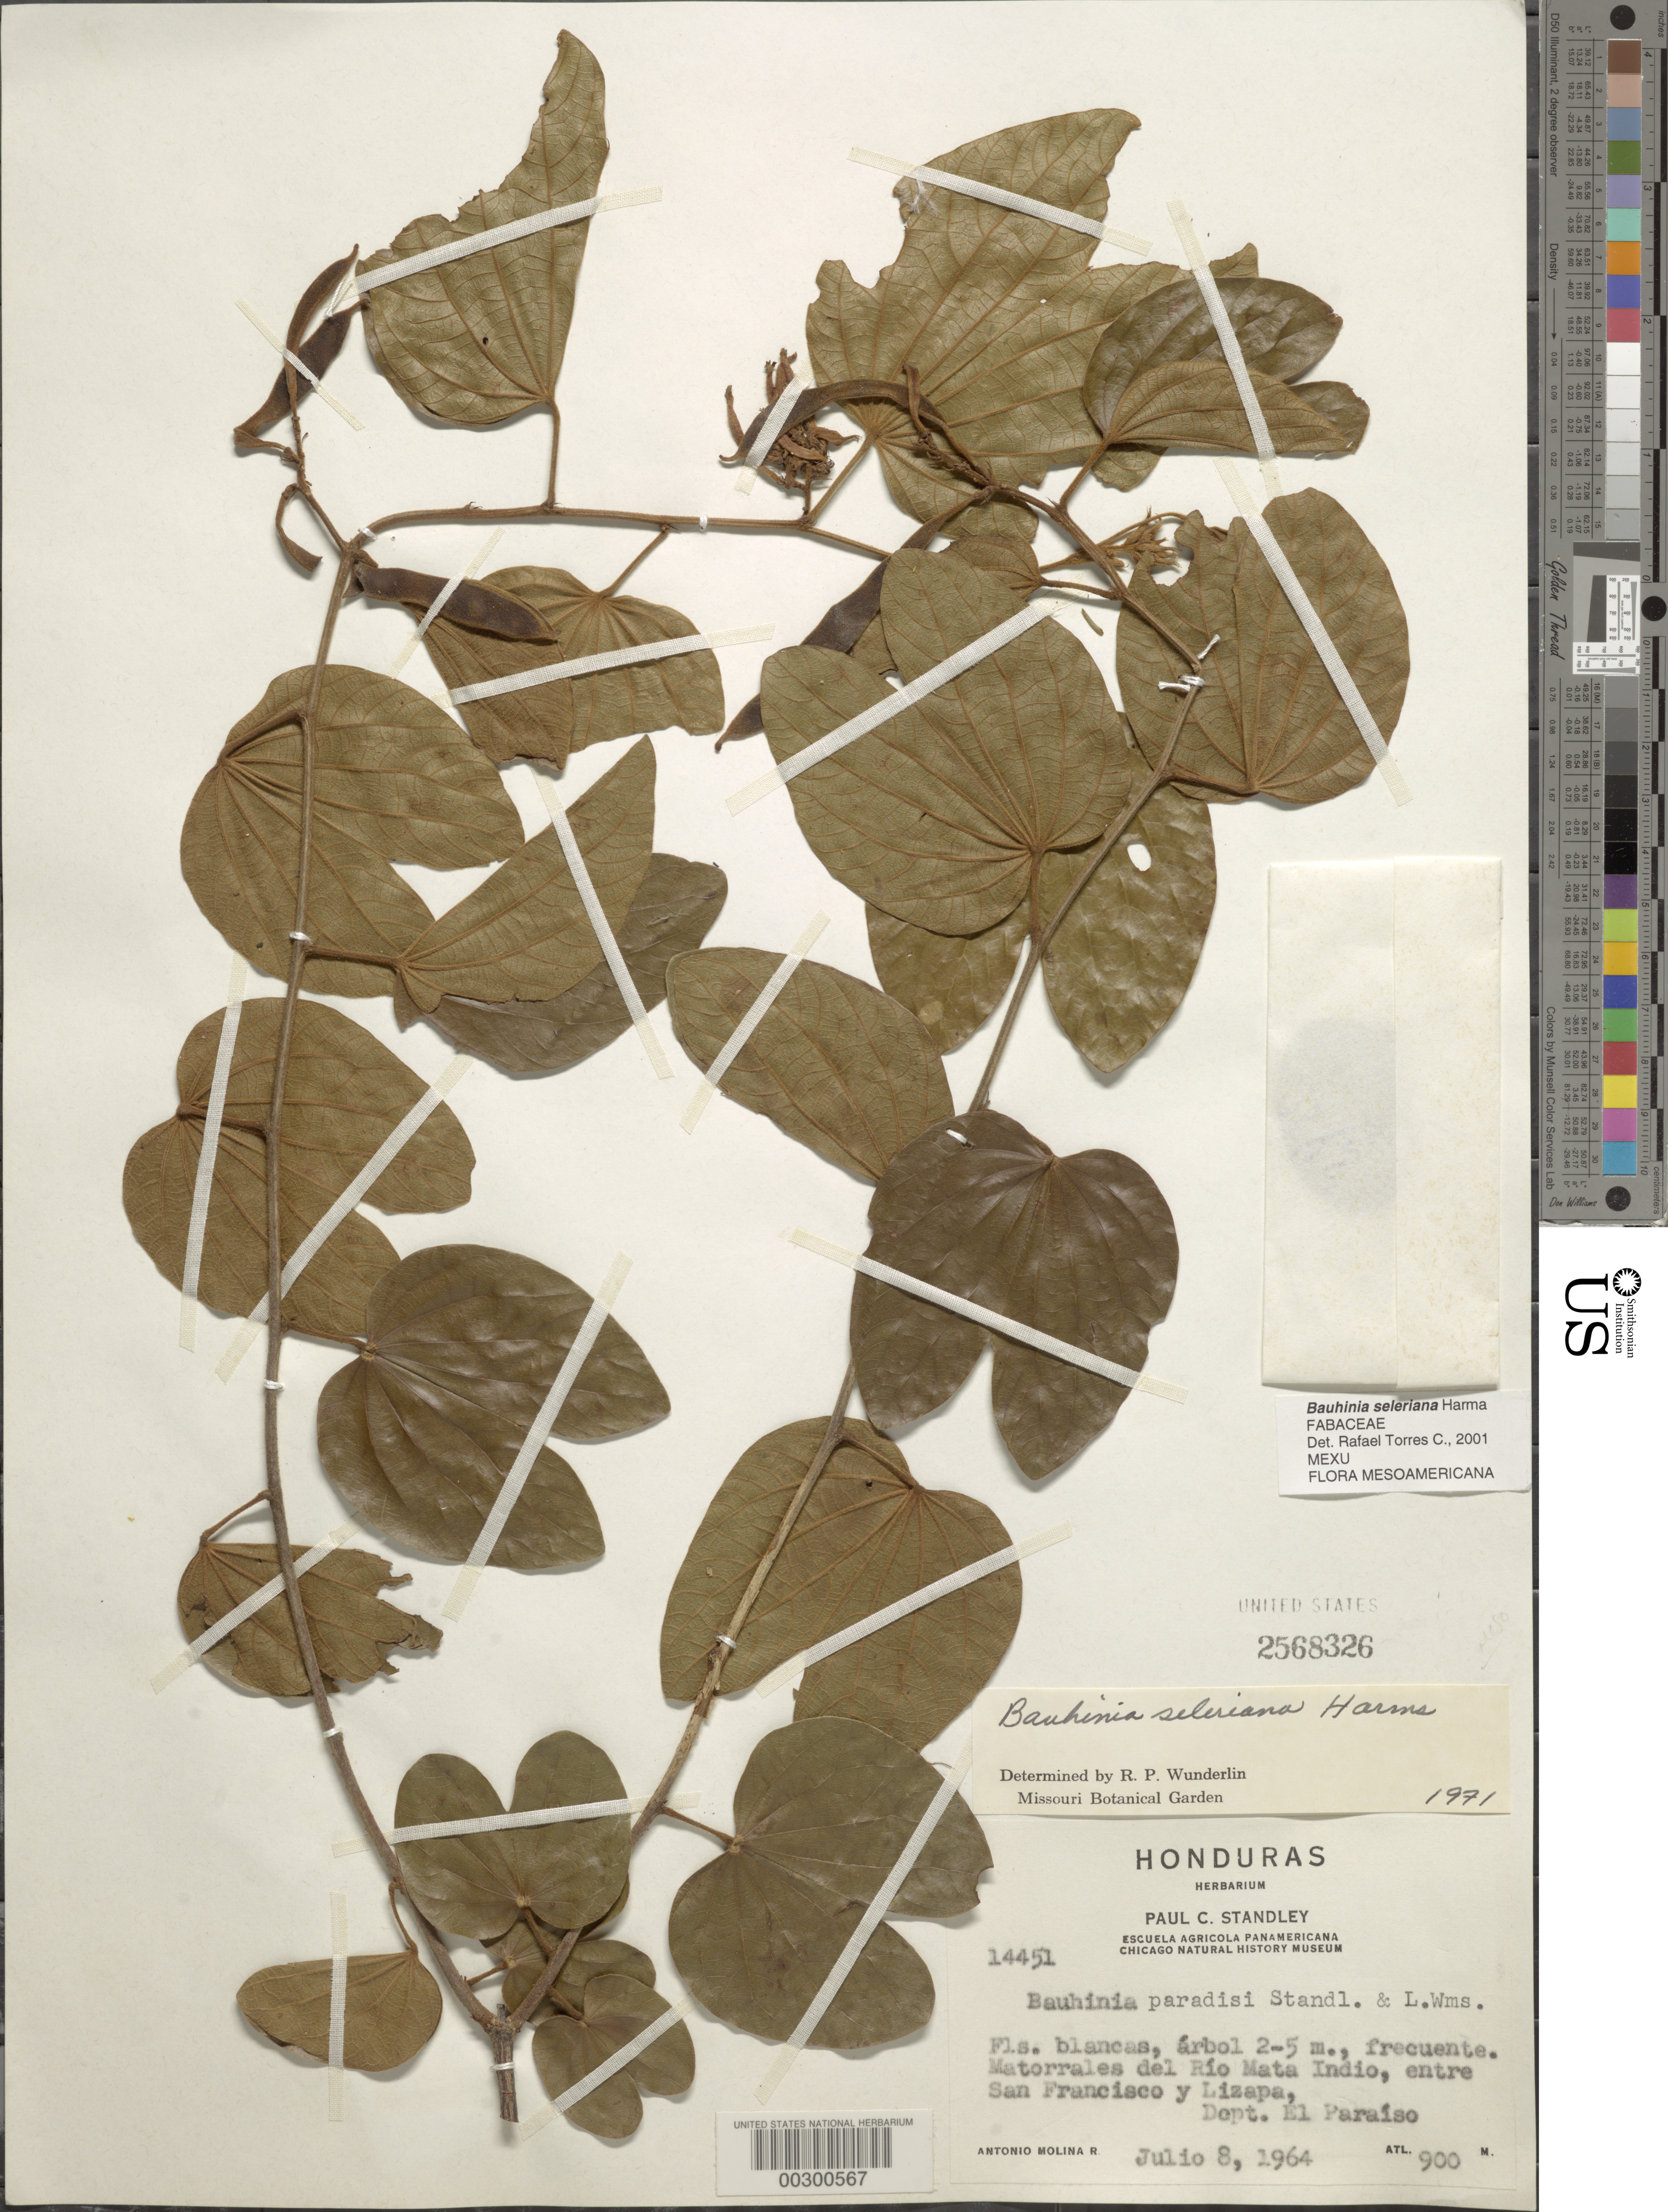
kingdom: Plantae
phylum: Tracheophyta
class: Magnoliopsida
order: Fabales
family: Fabaceae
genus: Bauhinia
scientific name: Bauhinia seleriana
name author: Harms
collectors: A. Molina R.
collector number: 14451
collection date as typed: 08 Jun 1964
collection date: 1964-06-08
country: Honduras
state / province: El Paraíso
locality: Rio Mata Indio, between San Francisco and Lizapa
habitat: Thickets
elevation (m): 900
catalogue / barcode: US 2568326